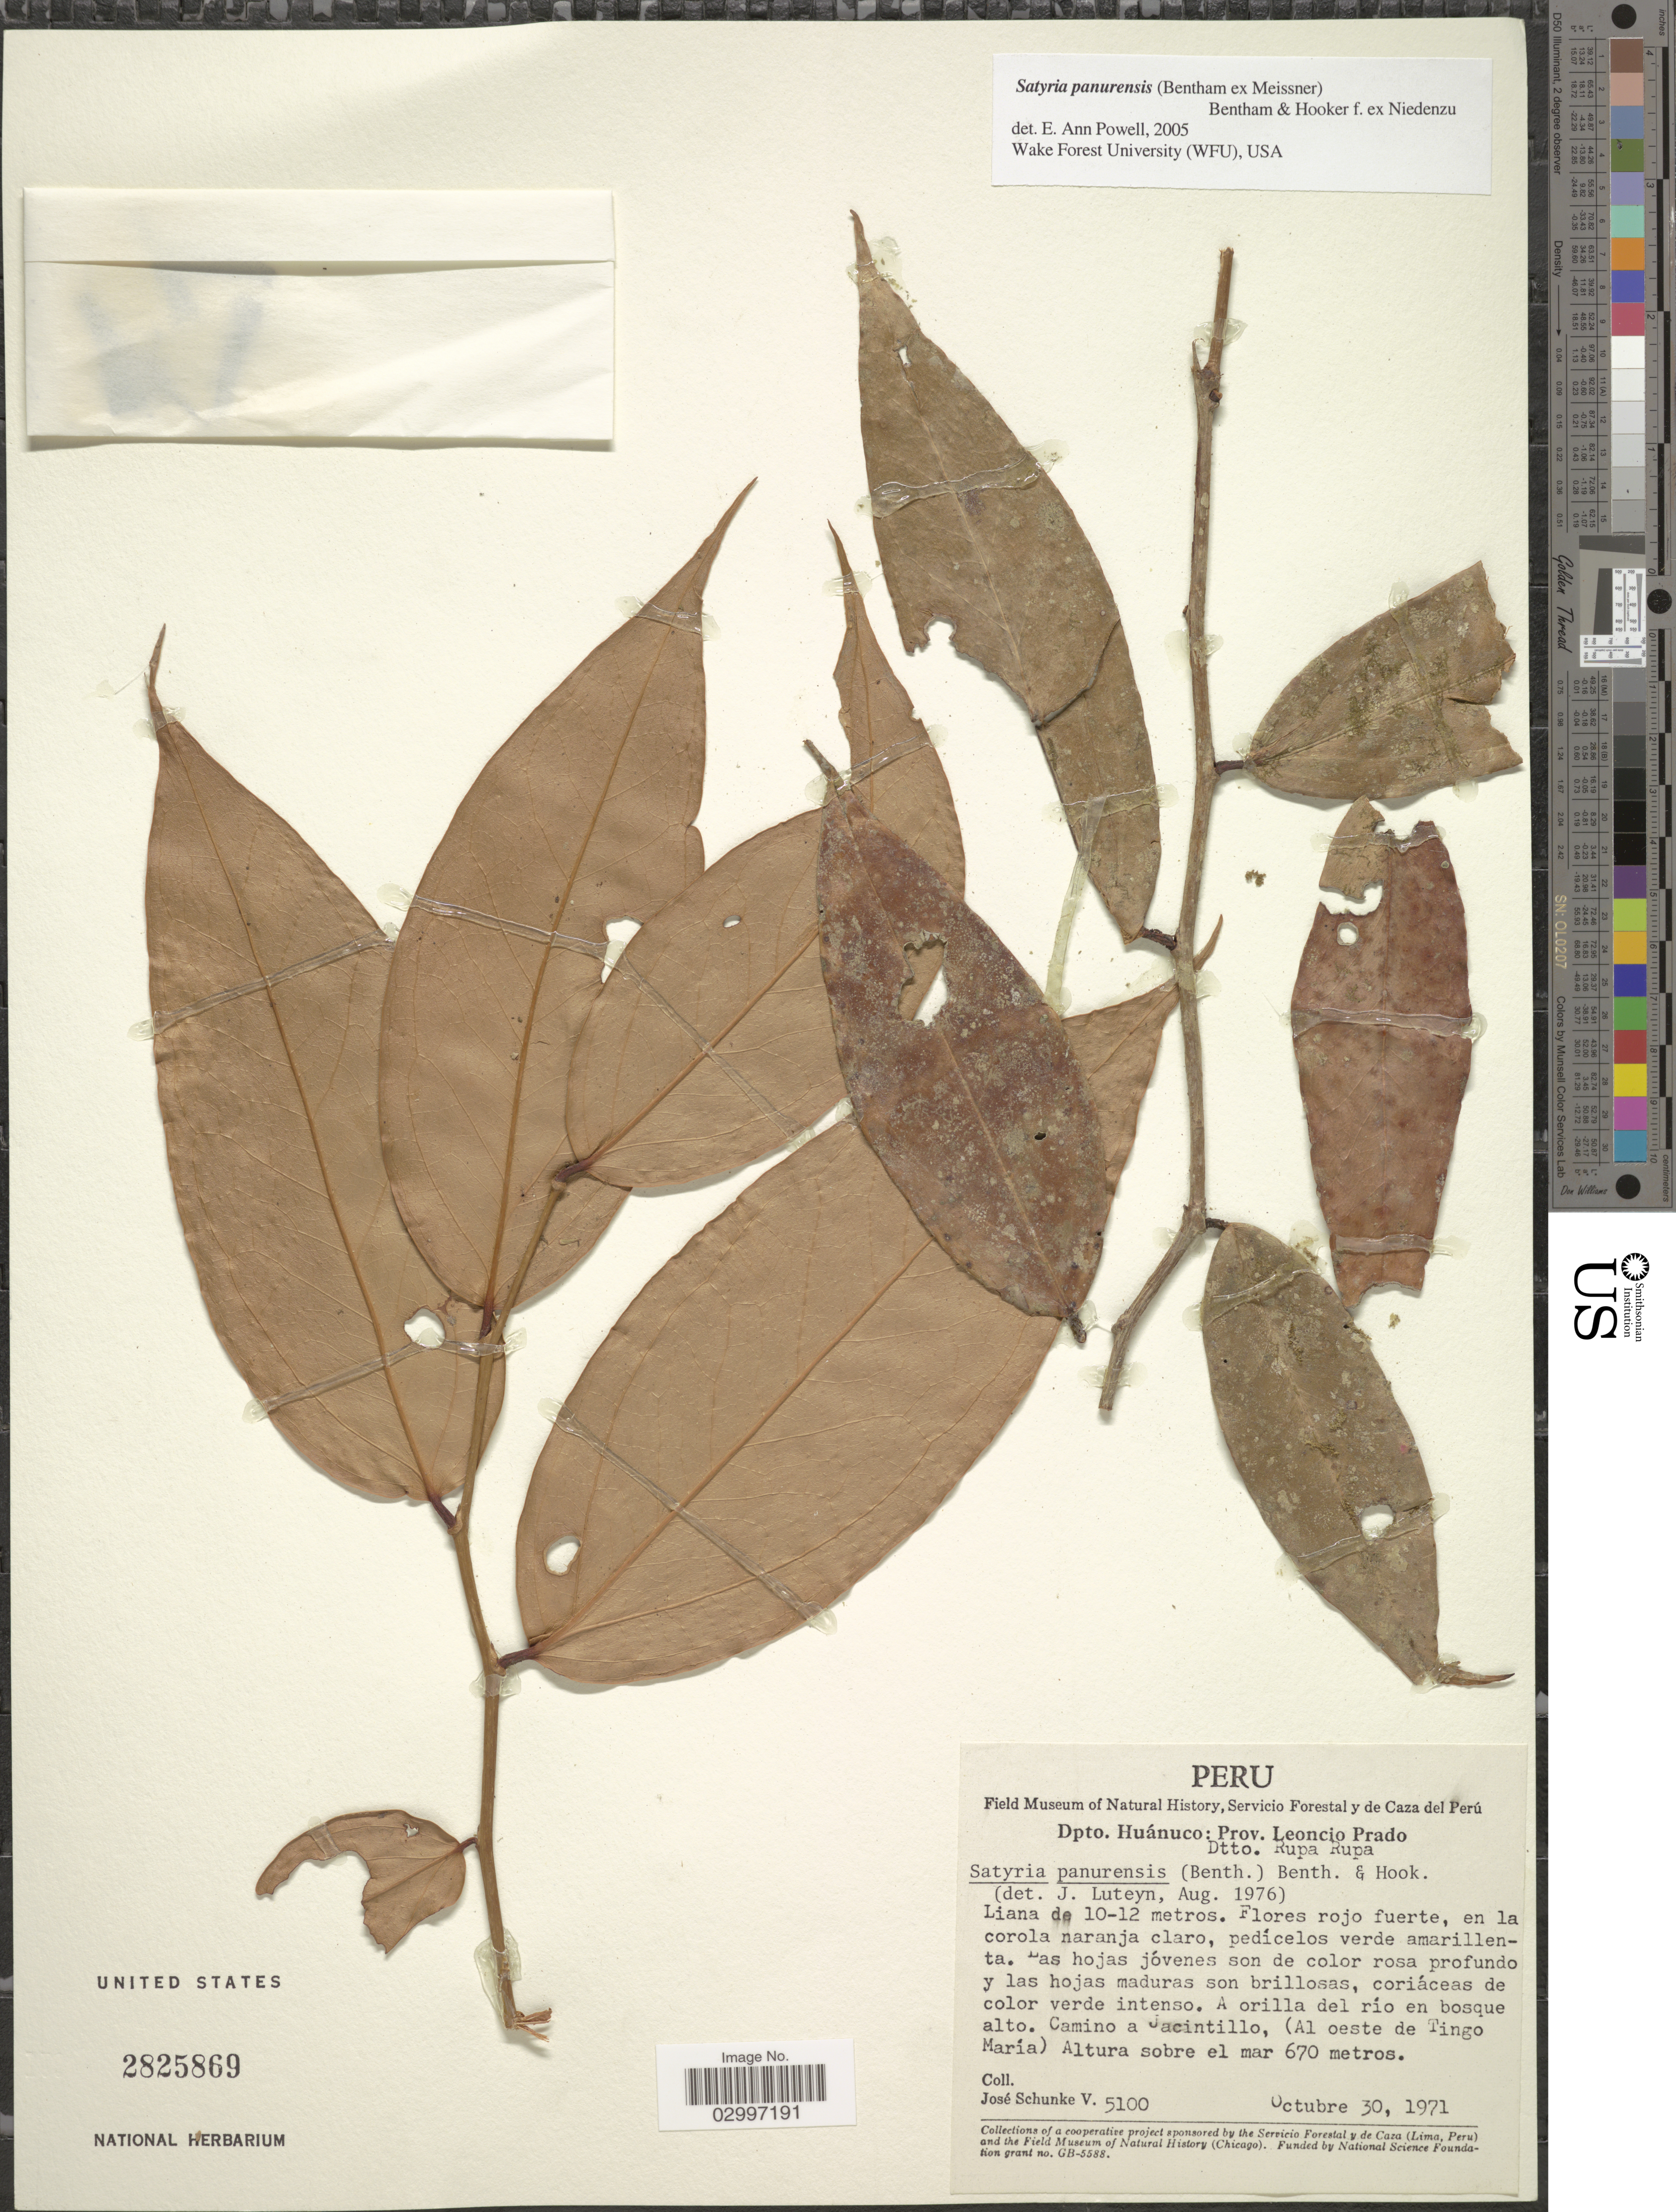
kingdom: Plantae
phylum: Tracheophyta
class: Magnoliopsida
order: Ericales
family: Ericaceae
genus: Satyria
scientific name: Satyria panurensis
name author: (Benth. ex Meisn.) Benth. & Hook. f. ex Nied.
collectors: J. Schunke Vigo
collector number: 5100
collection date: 1971-10-30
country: Peru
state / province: Huánuco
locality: Dpto. Huánuco: Prov. Leoncio Prado, Dtto. Rupa Rupa, Camino a Jacintillo (Al oeste de Tingo María).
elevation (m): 670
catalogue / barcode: US 2825869